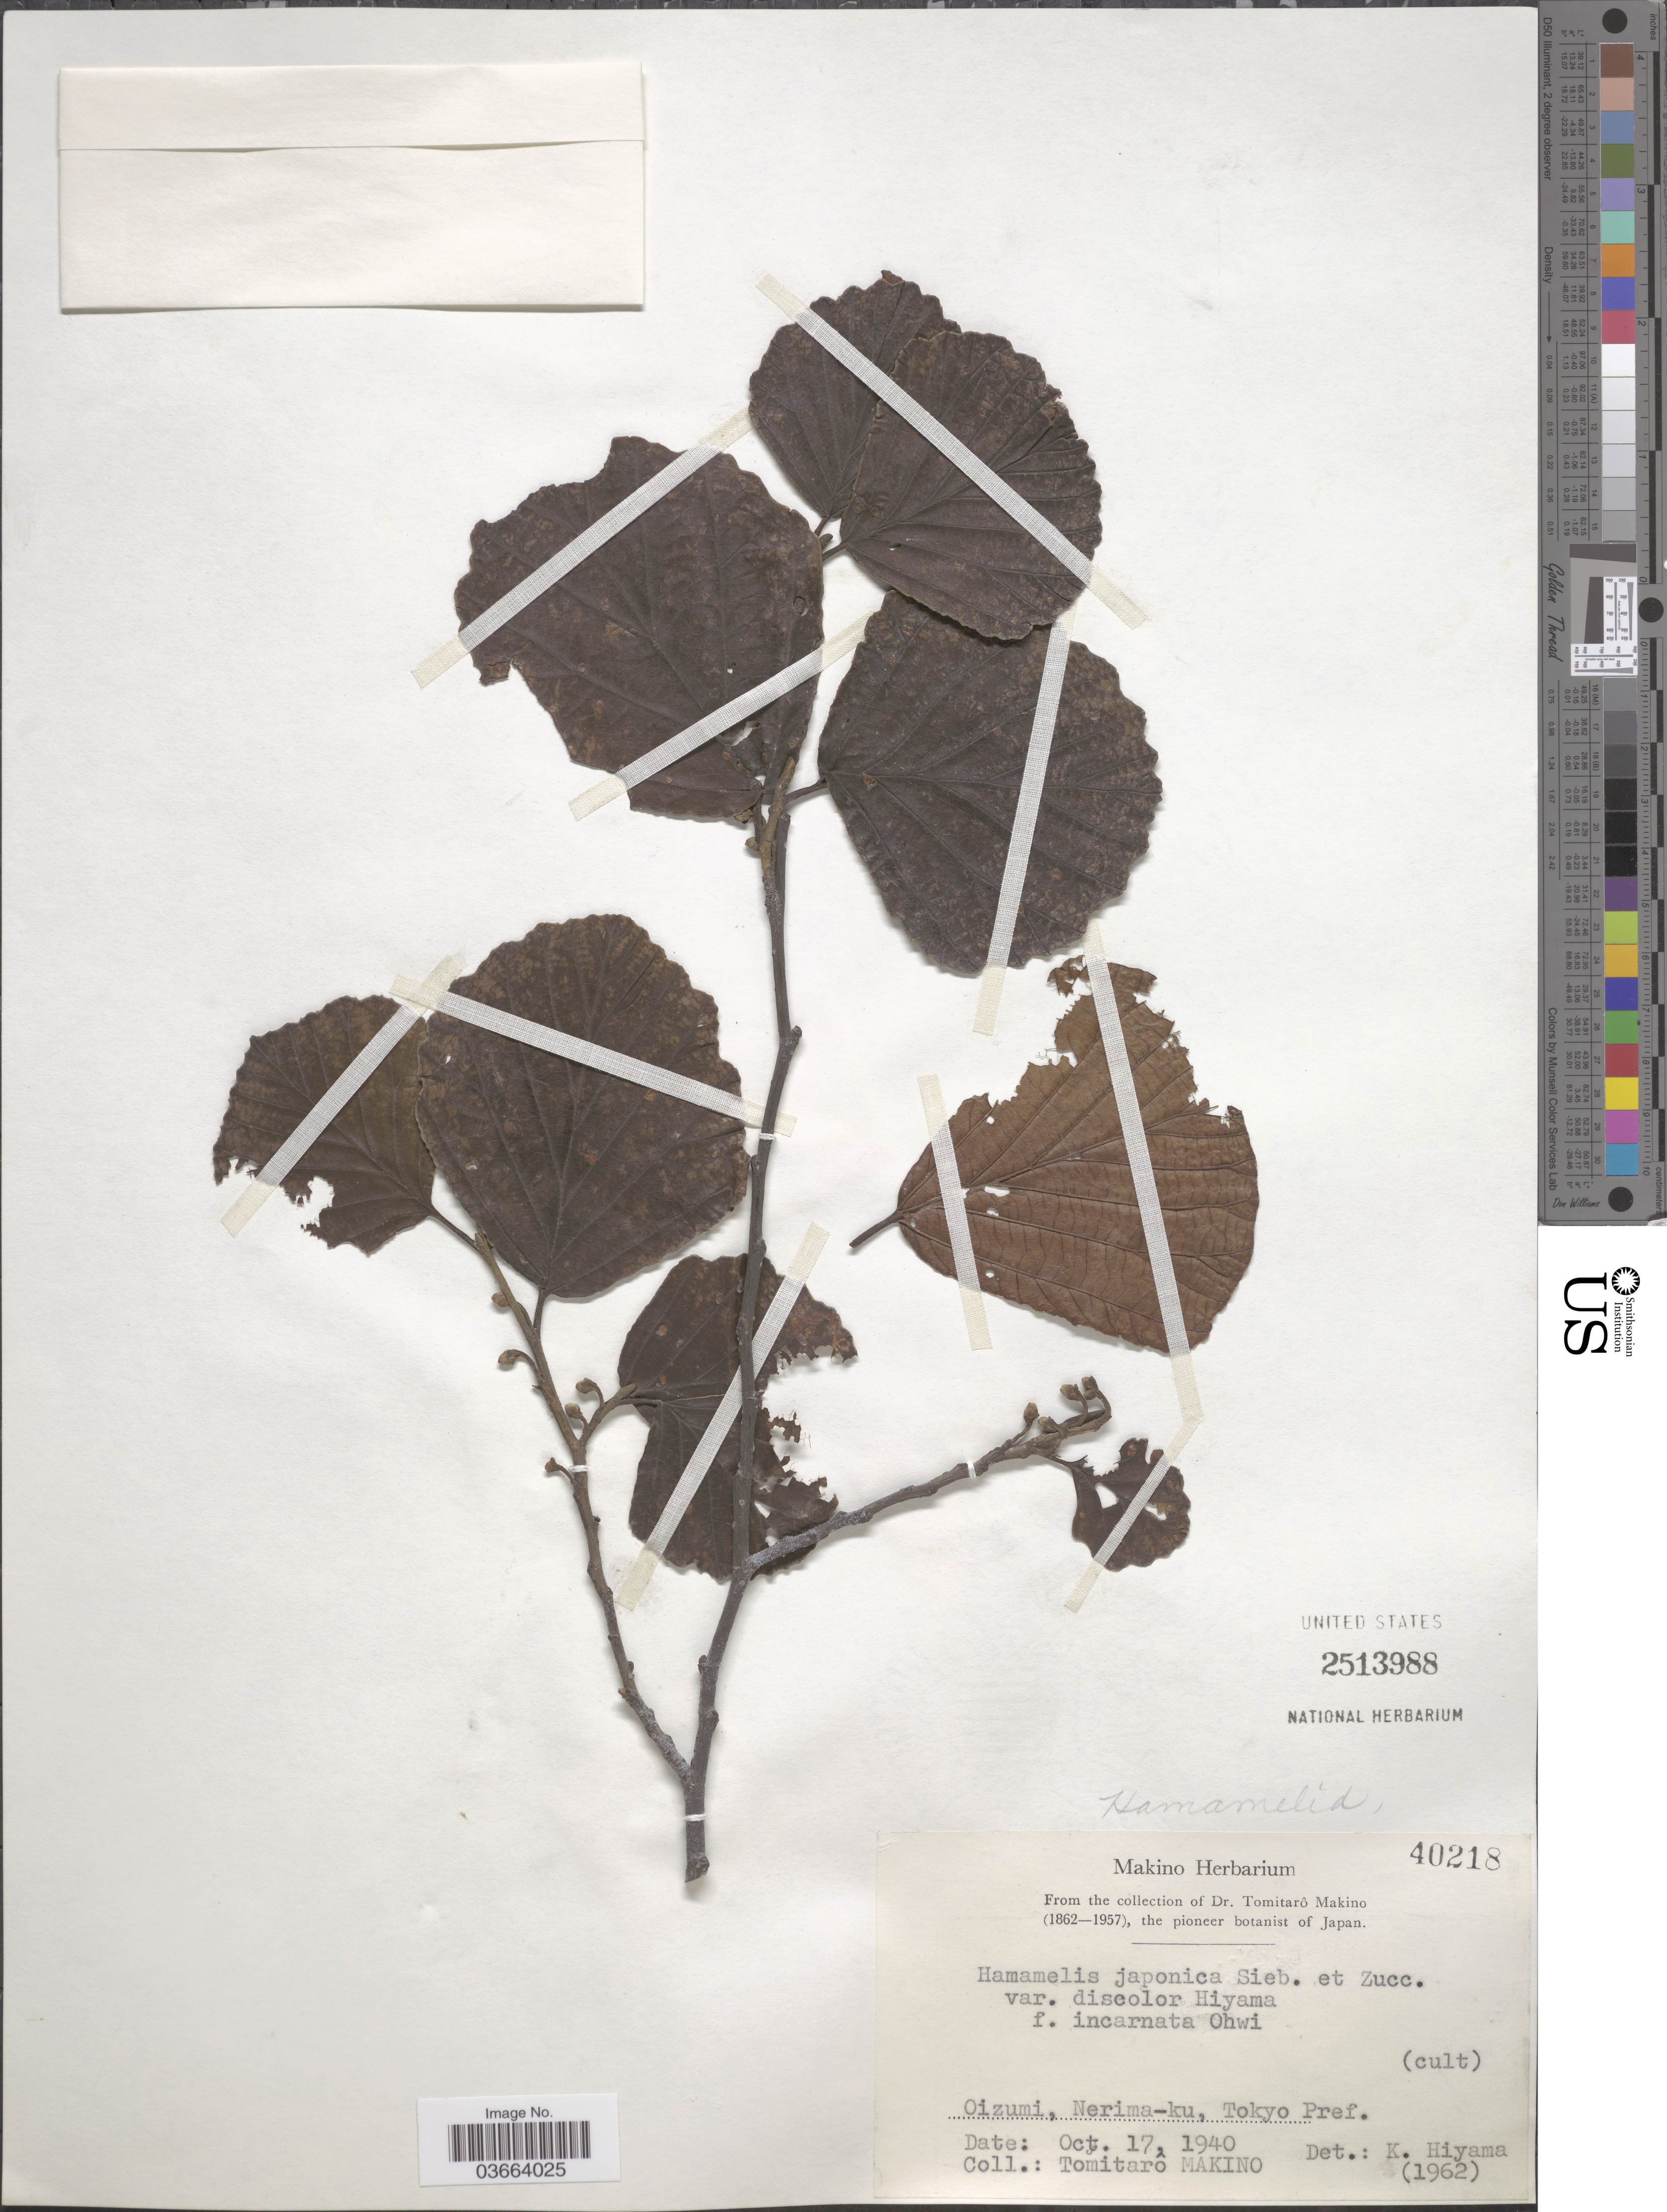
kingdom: Plantae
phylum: Tracheophyta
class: Magnoliopsida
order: Saxifragales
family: Hamamelidaceae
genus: Hamamelis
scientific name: Hamamelis japonica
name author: Siebold & Zucc.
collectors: T. Makino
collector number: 40218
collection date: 1940-10-17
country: Japan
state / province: Tokyo, Federal City of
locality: Oizumi, Nerima-ku, Tokyo Pref.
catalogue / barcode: US 2513988